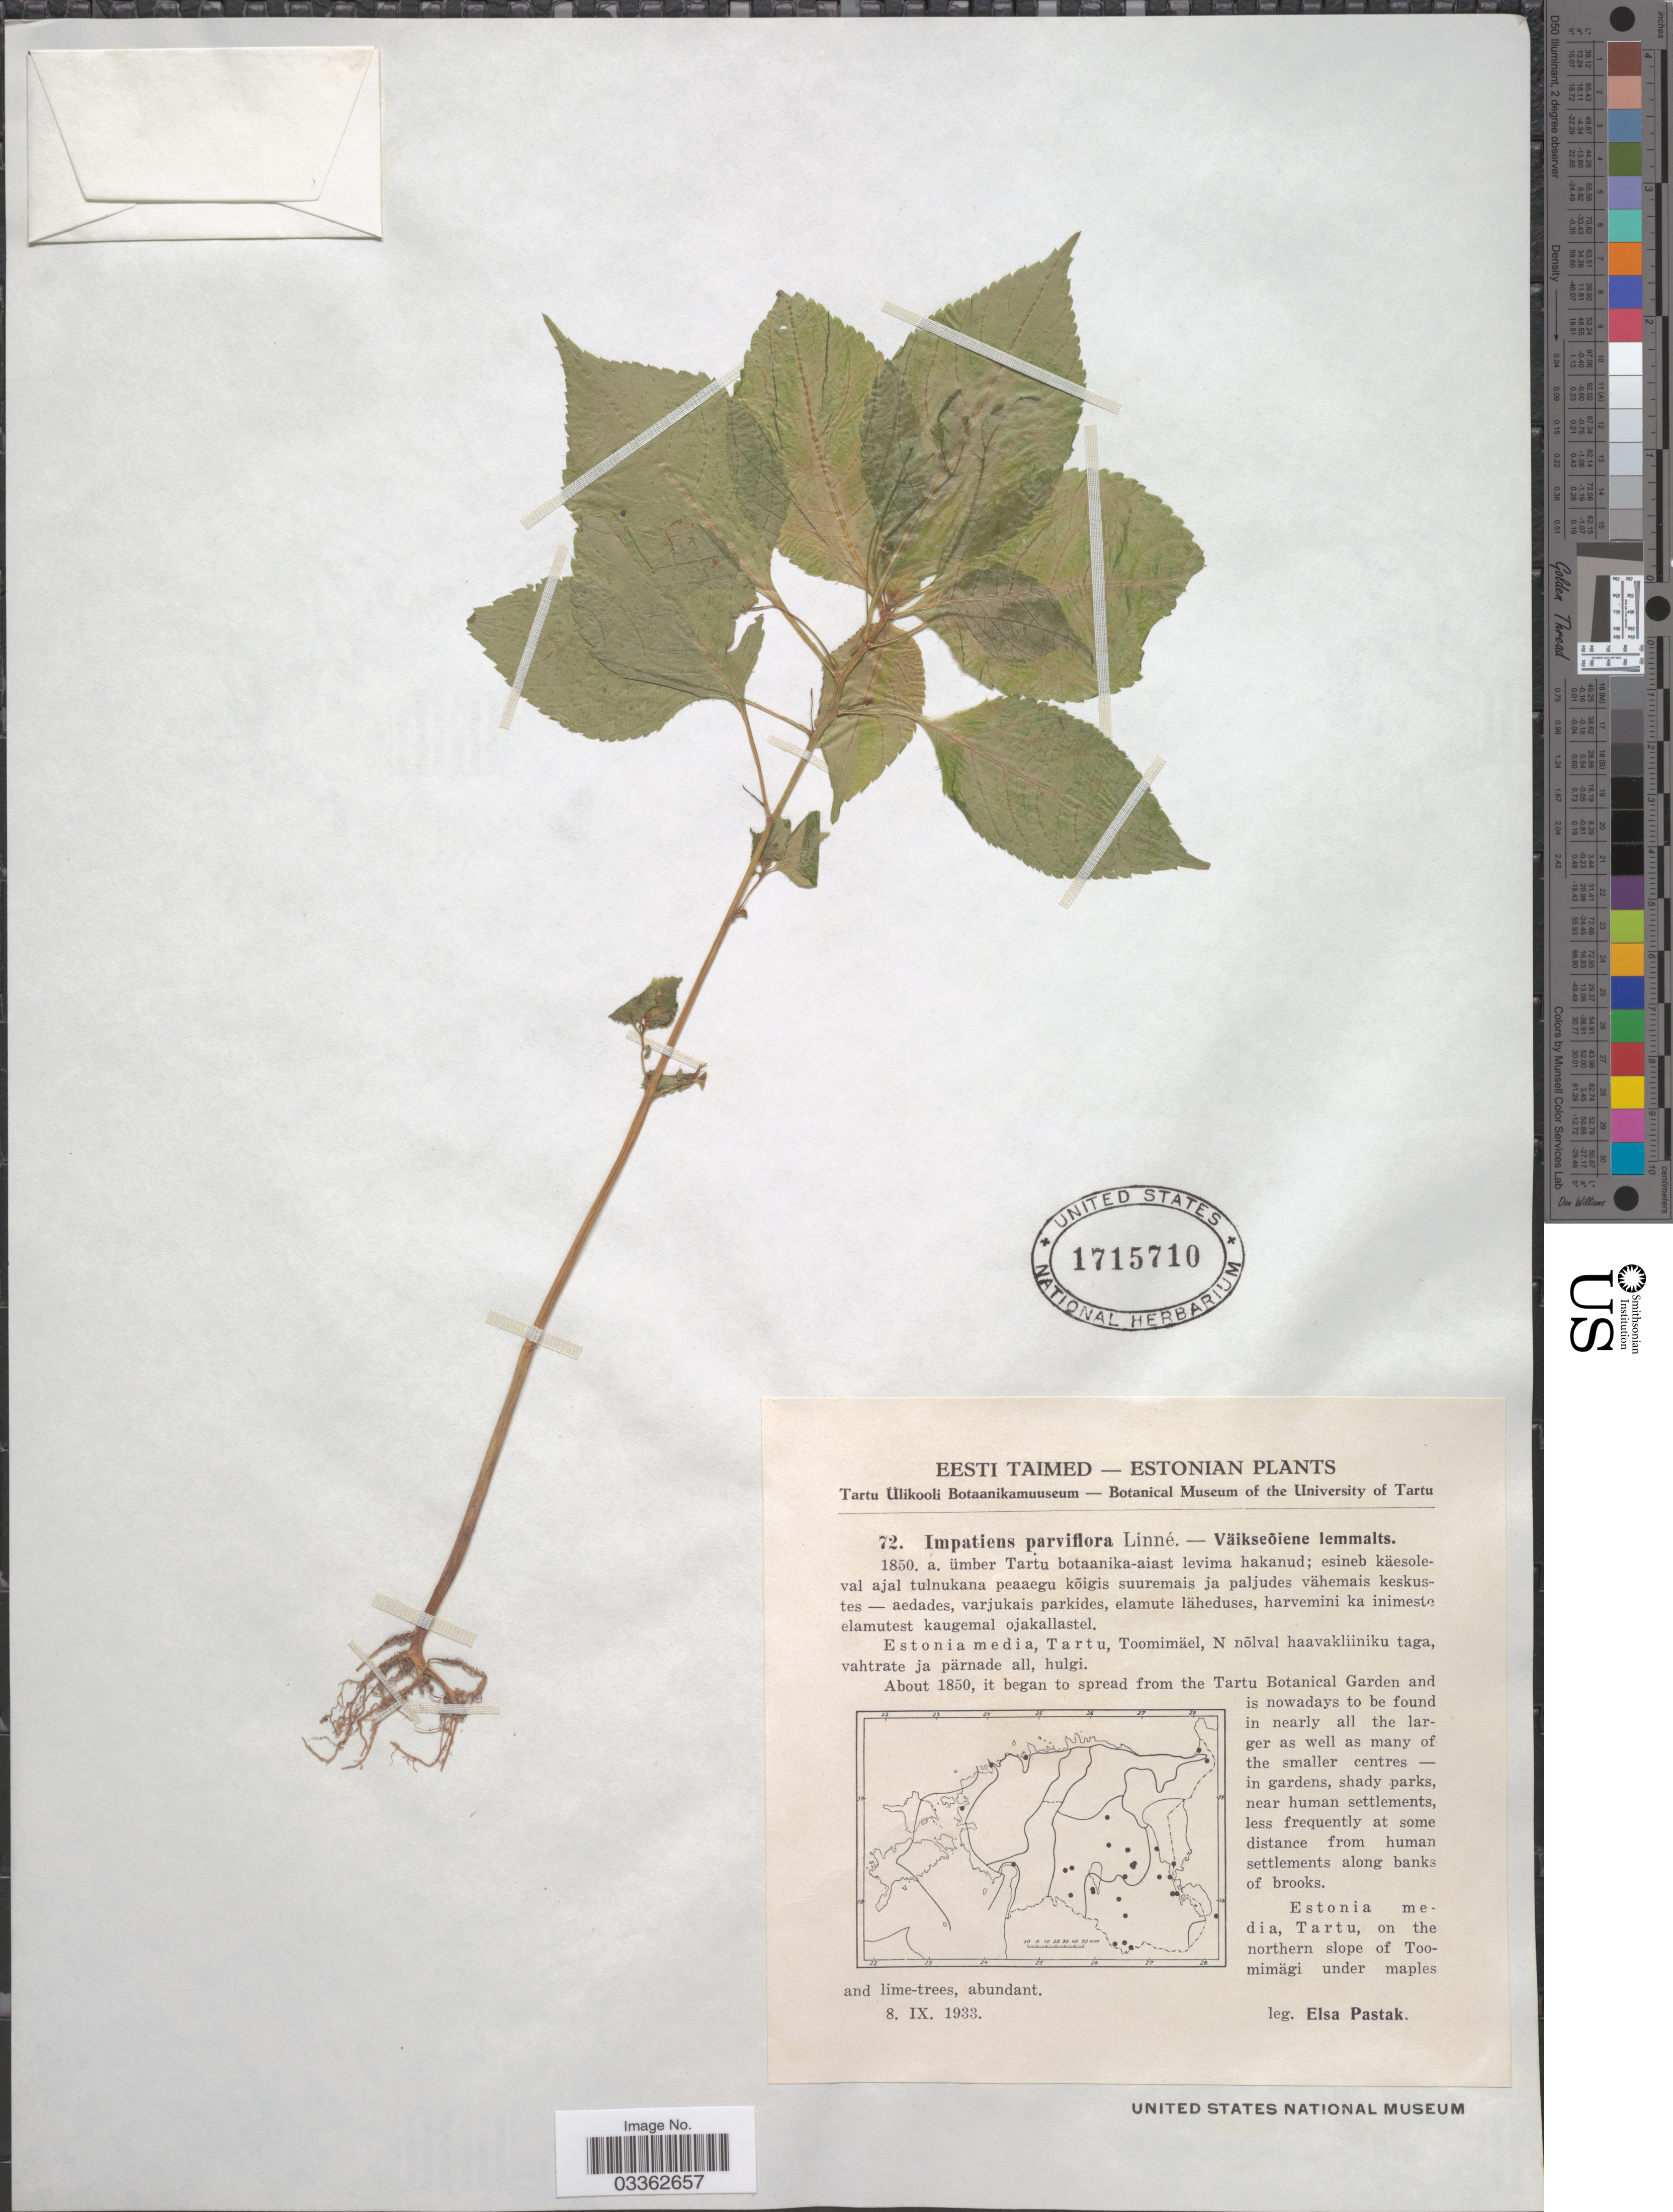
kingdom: Plantae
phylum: Tracheophyta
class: Magnoliopsida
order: Ericales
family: Balsaminaceae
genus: Impatiens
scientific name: Impatiens parviflora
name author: DC.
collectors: E. Pastak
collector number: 72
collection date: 1933-09-08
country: Estonia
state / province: Tartu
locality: Estonia media, on the northern slope of Toomimägi under maples and lime-trees.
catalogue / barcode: US 1715710